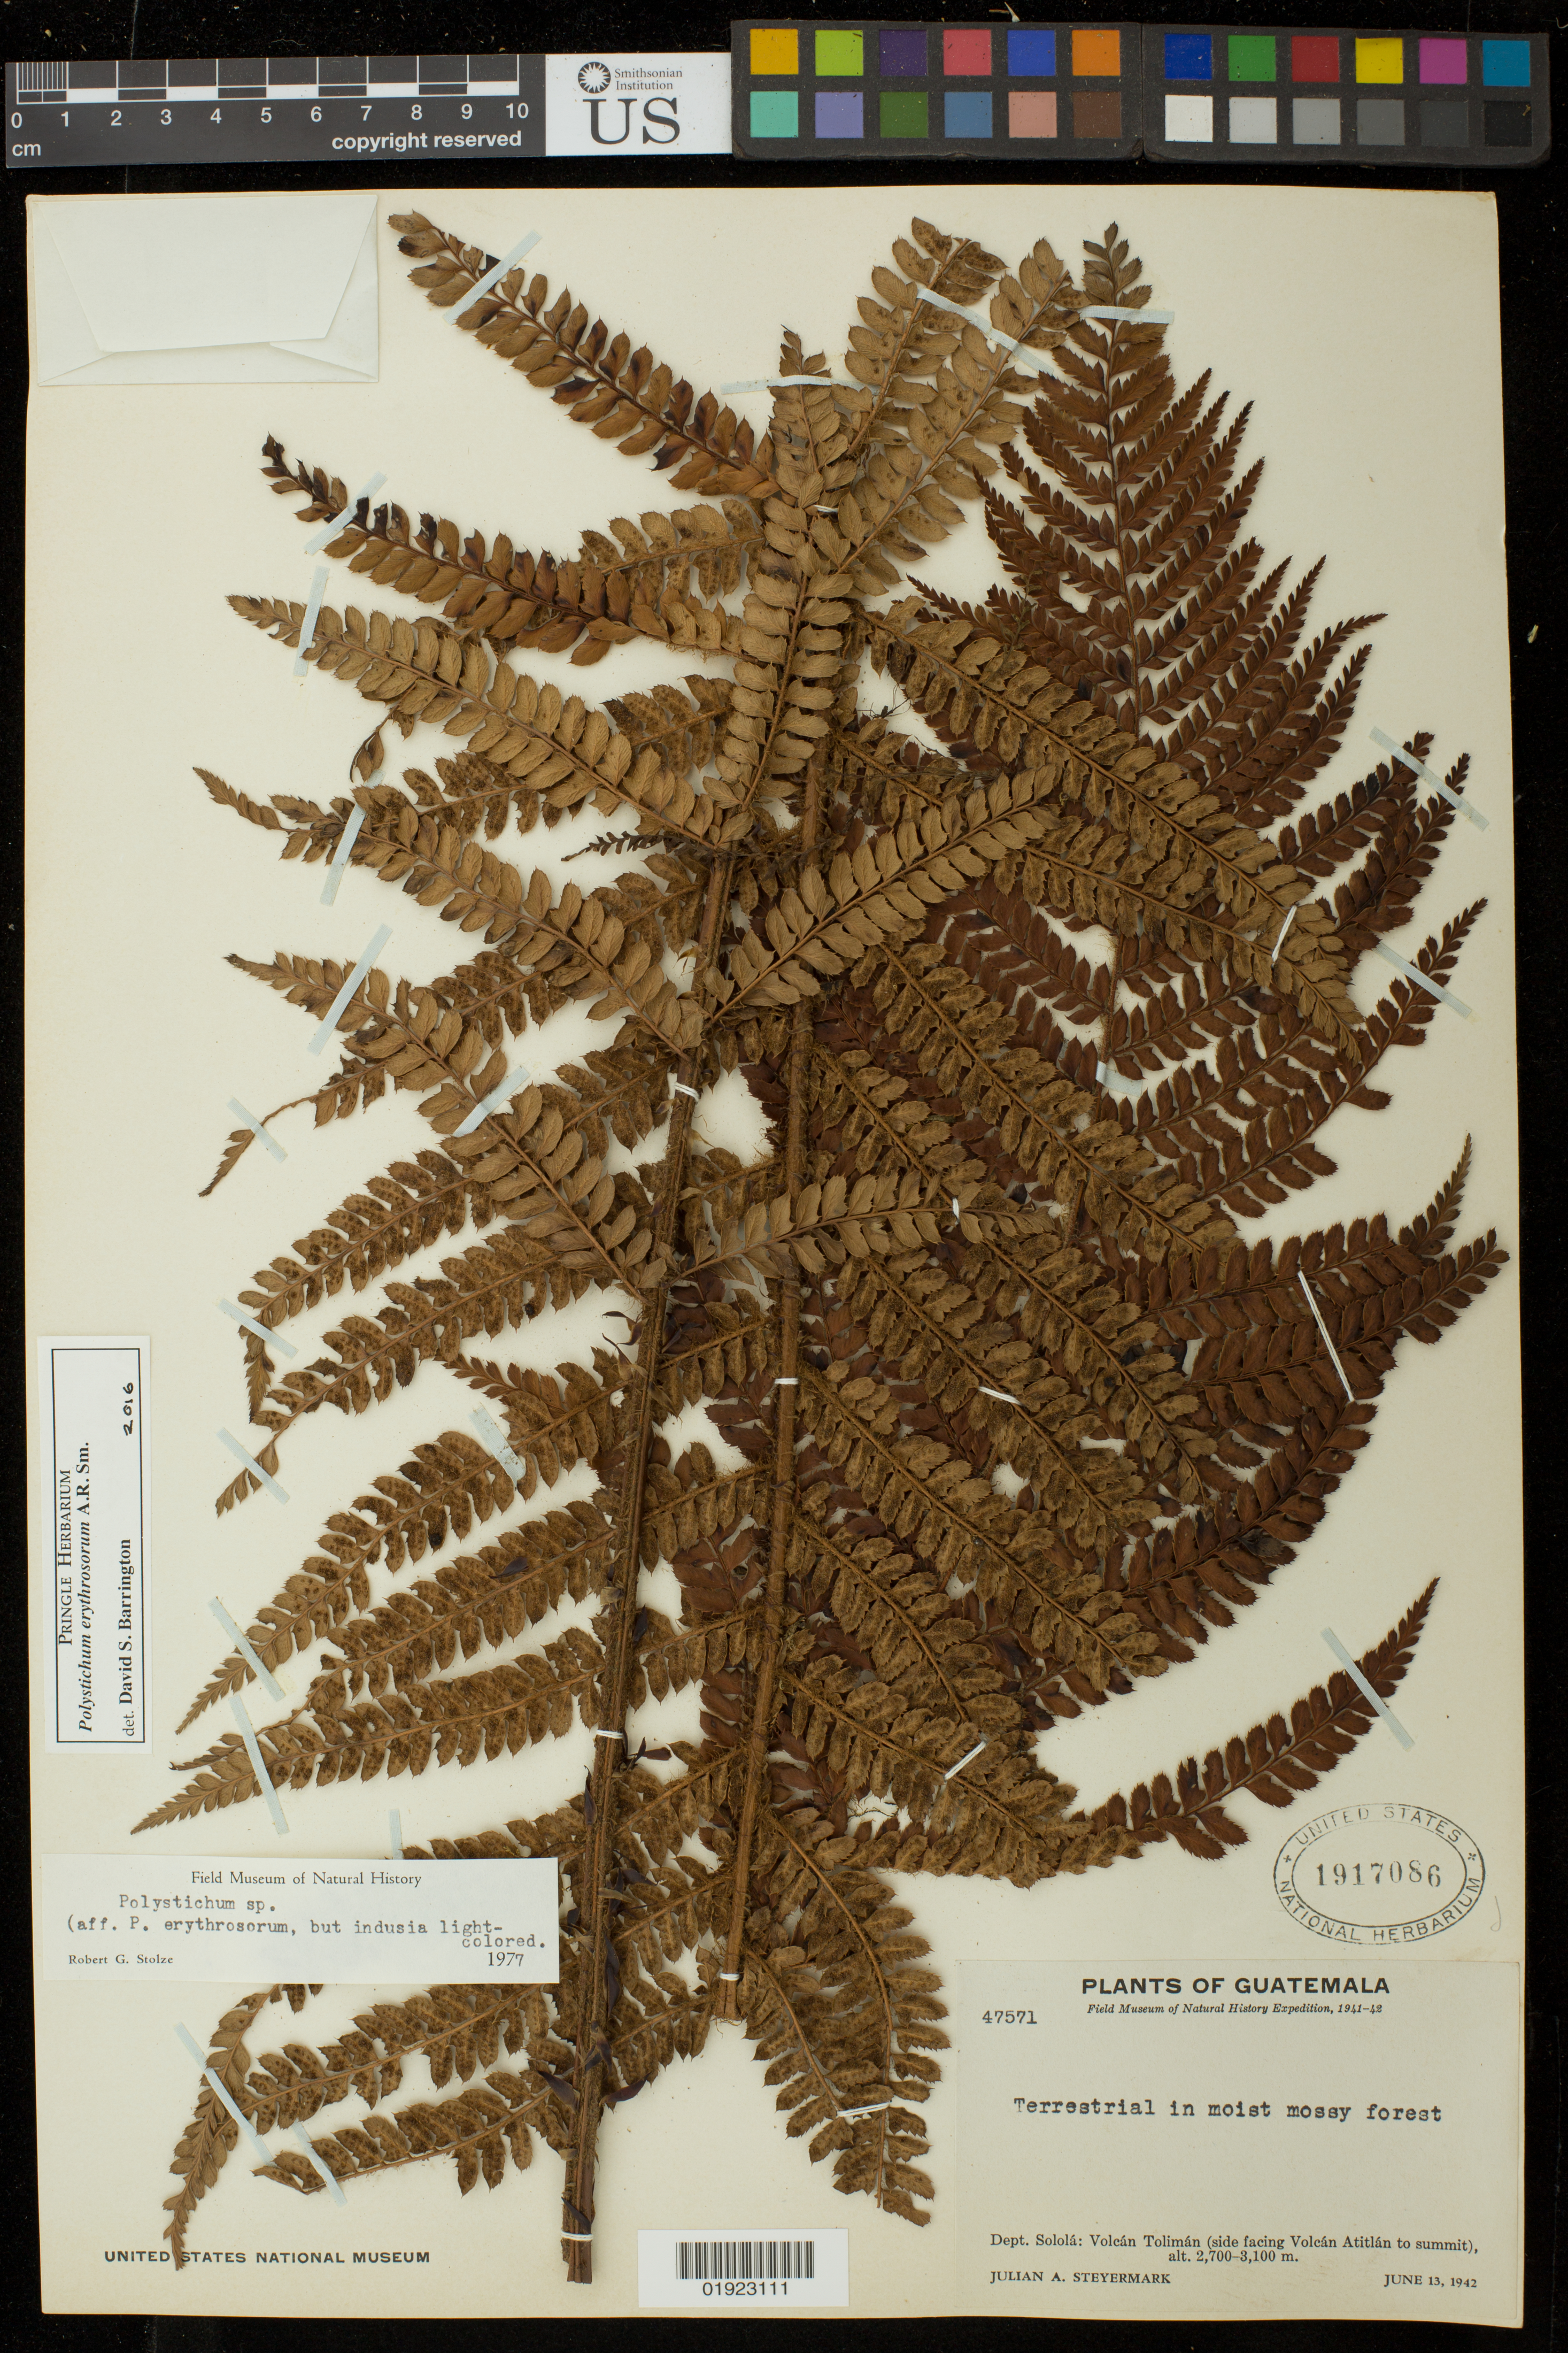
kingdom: Plantae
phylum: Tracheophyta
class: Polypodiopsida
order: Polypodiales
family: Dryopteridaceae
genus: Polystichum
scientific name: Polystichum erythrosorum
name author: A.R. Sm.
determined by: Barrington, D. S., Curator (VT), University of Vermont (UNITED STATES)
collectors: J. Steyermark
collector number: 47571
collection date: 1942-06-13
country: Guatemala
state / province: Sololá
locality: Volcan Toliman (side facing Volcan Atitlan to summit).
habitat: Moist mossy forest.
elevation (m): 2700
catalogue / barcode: US 1917086